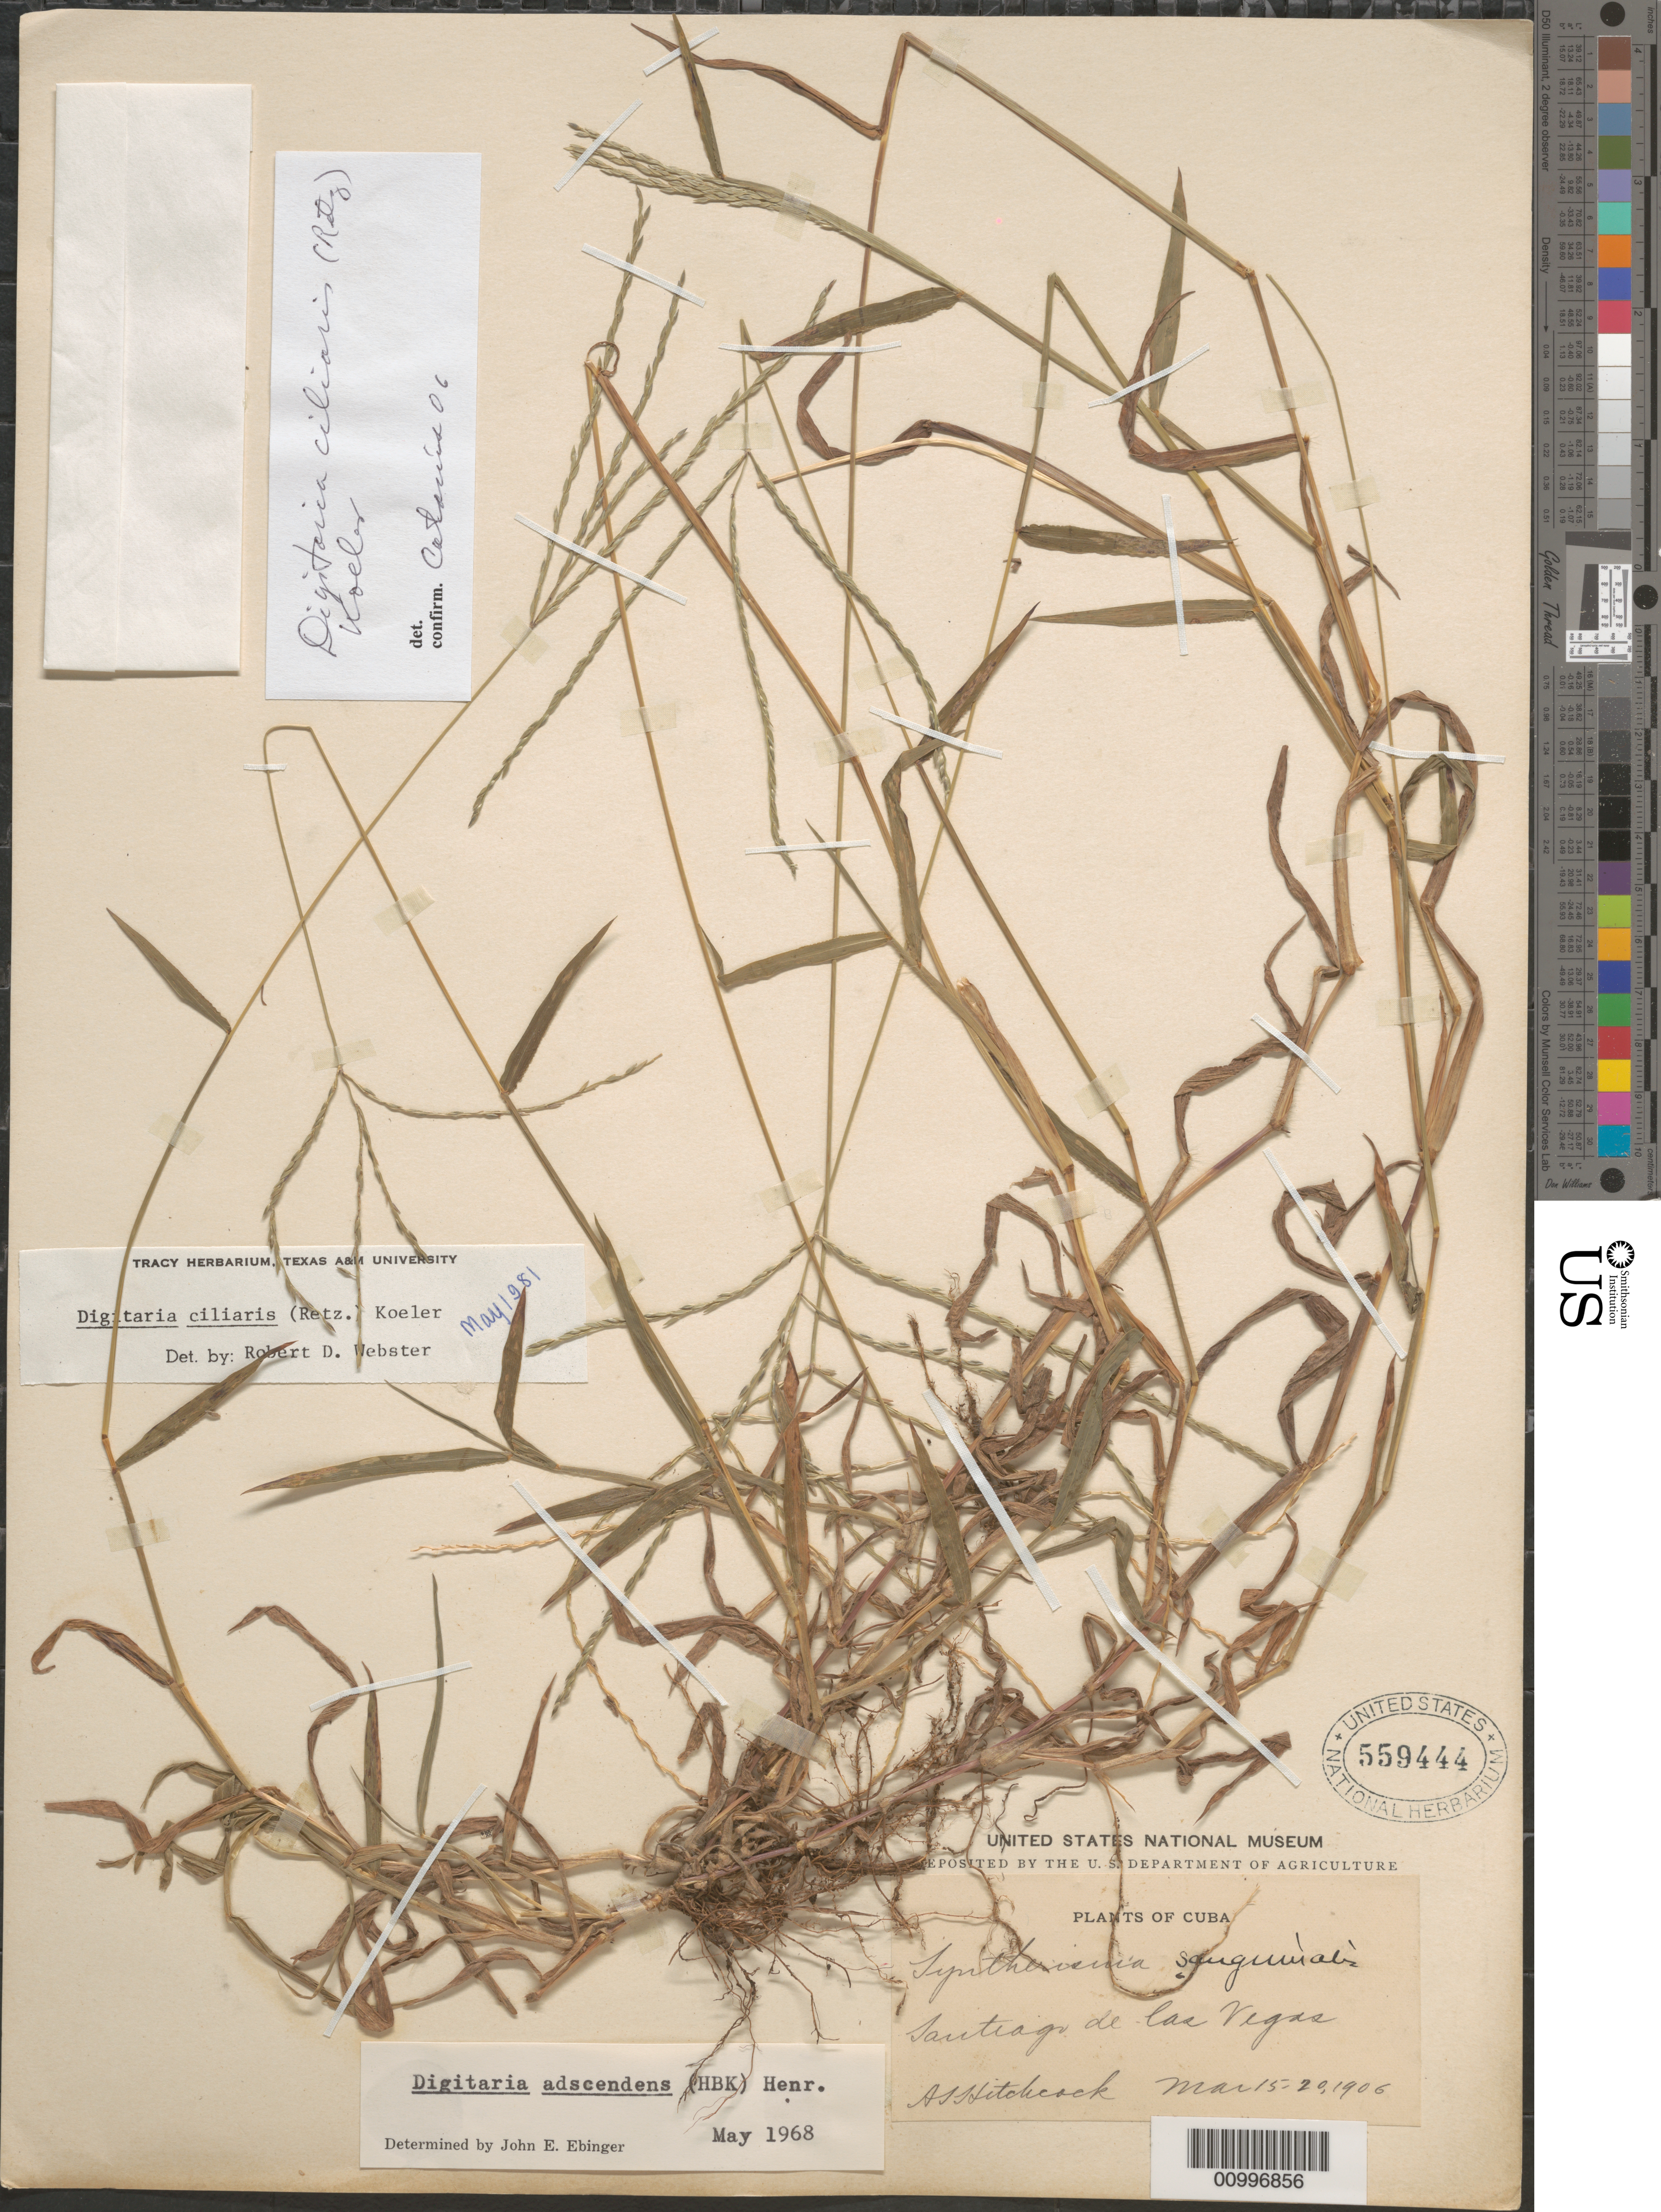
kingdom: Plantae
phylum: Tracheophyta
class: Liliopsida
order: Poales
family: Poaceae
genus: Digitaria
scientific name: Digitaria ciliaris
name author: (Retz.) Koeler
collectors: A. S. Hitchcock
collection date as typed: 15 Mar 1906 to 20 Mar 1906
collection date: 1906-03-15/1906-03-20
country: Cuba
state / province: La Habana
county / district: Municipio Boyeros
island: Cuba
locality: Santiago de las Vegas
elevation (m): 97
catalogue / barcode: US 559444